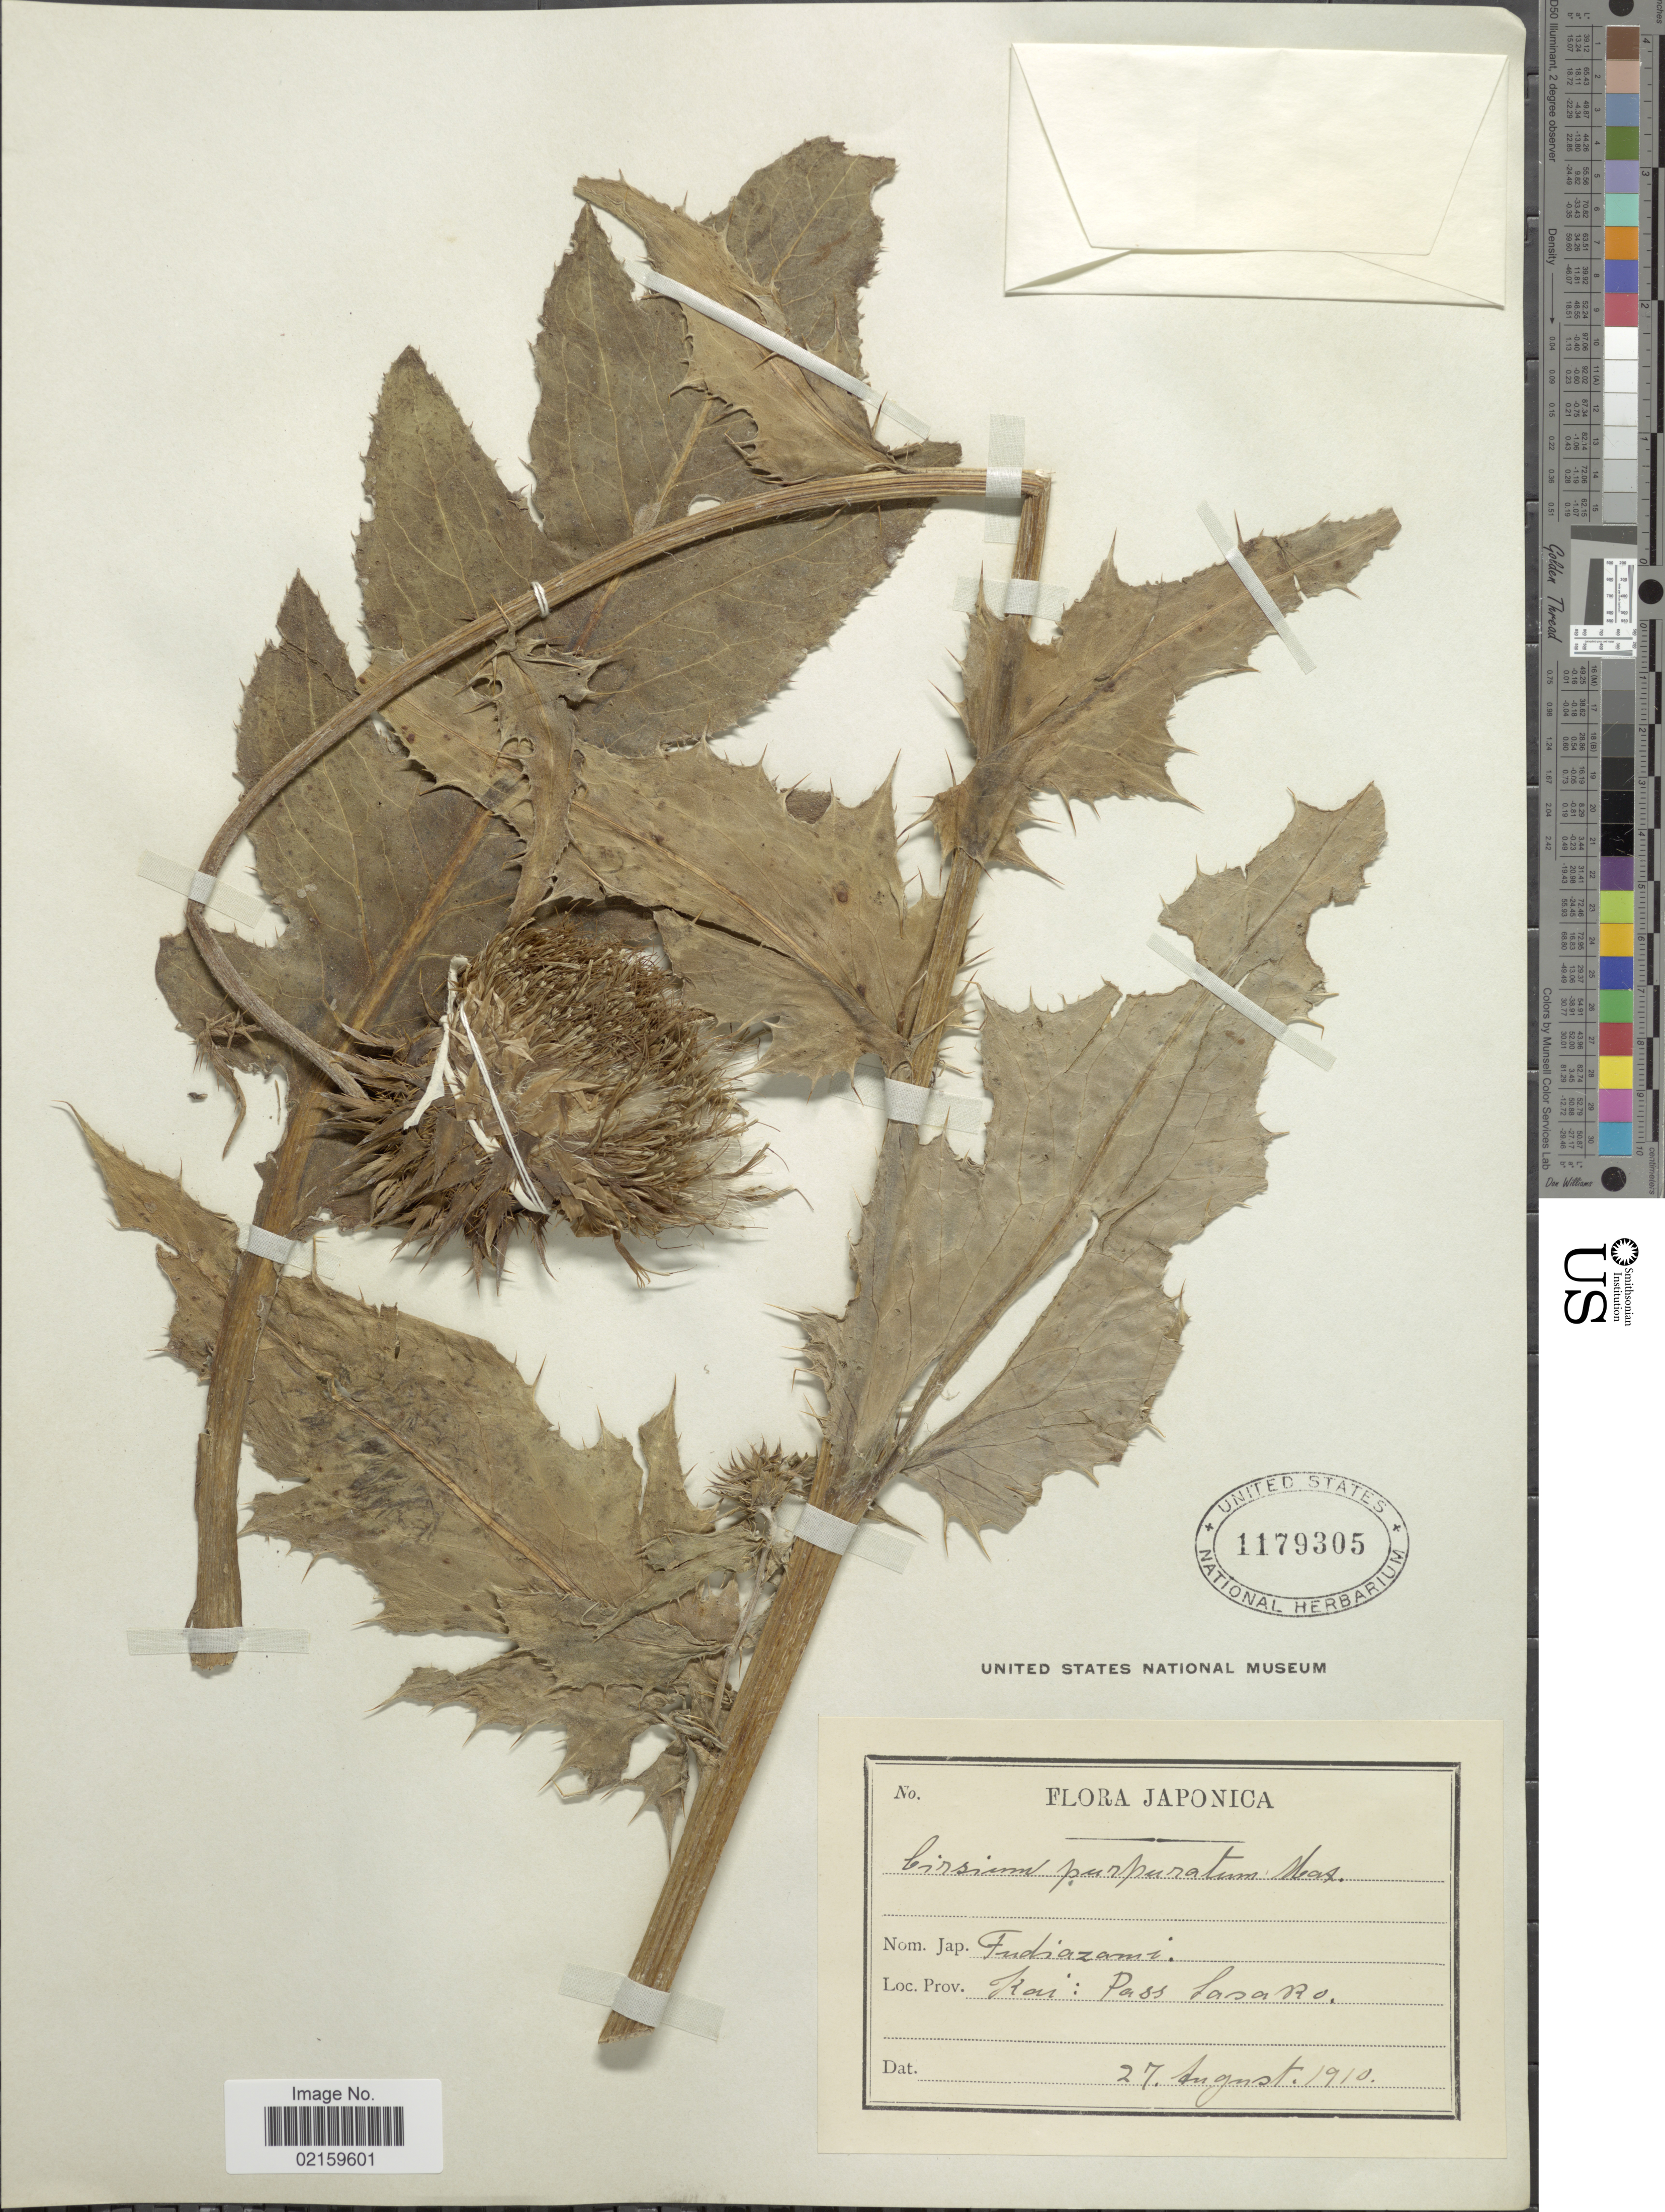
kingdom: Plantae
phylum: Tracheophyta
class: Magnoliopsida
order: Asterales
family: Asteraceae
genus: Cirsium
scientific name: Cirsium purpuratum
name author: (Maxim.) Matsum.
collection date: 1910-08-27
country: Japan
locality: Kai: Pass Lasaro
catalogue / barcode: US 1179305